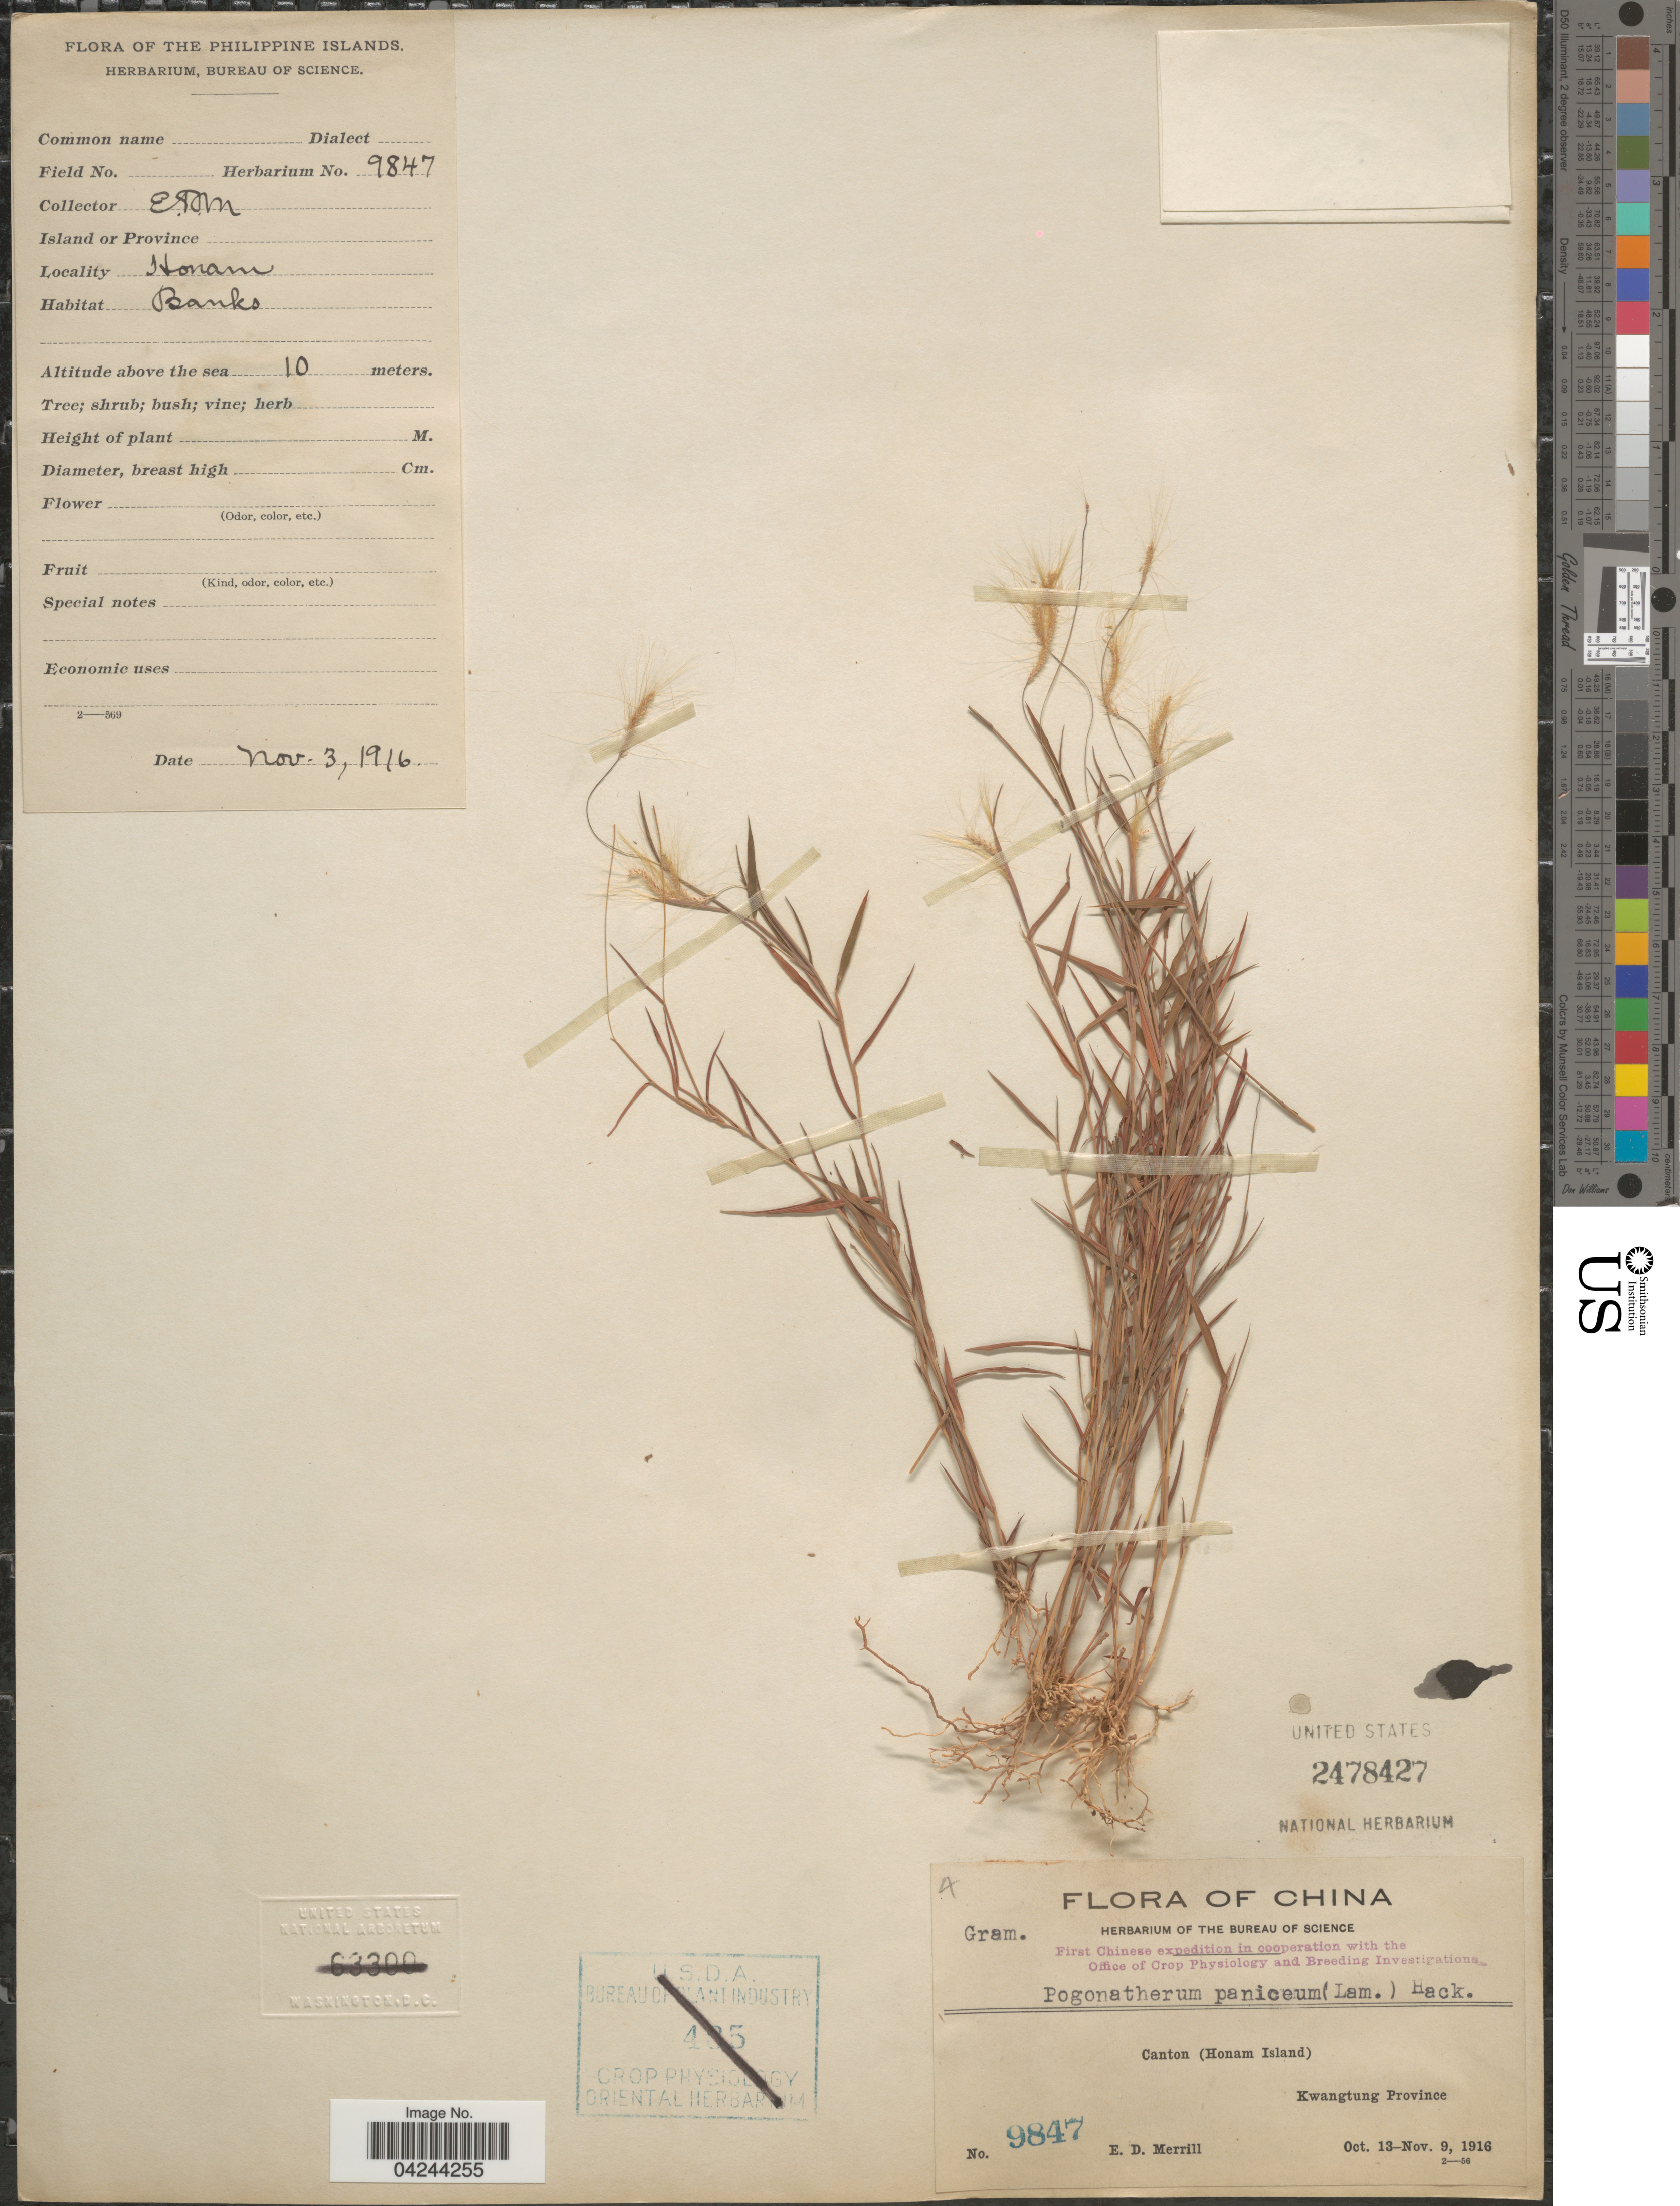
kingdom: Plantae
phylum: Tracheophyta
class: Liliopsida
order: Poales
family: Poaceae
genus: Pogonatherum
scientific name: Pogonatherum crinitum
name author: (Thunb.) Kunth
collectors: E. D. Merrill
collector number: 9847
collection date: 1916-11-03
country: China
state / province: Guangdong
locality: Honam. Canton (Honam Island). Kwangtung Province.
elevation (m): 10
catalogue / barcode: US 2478427